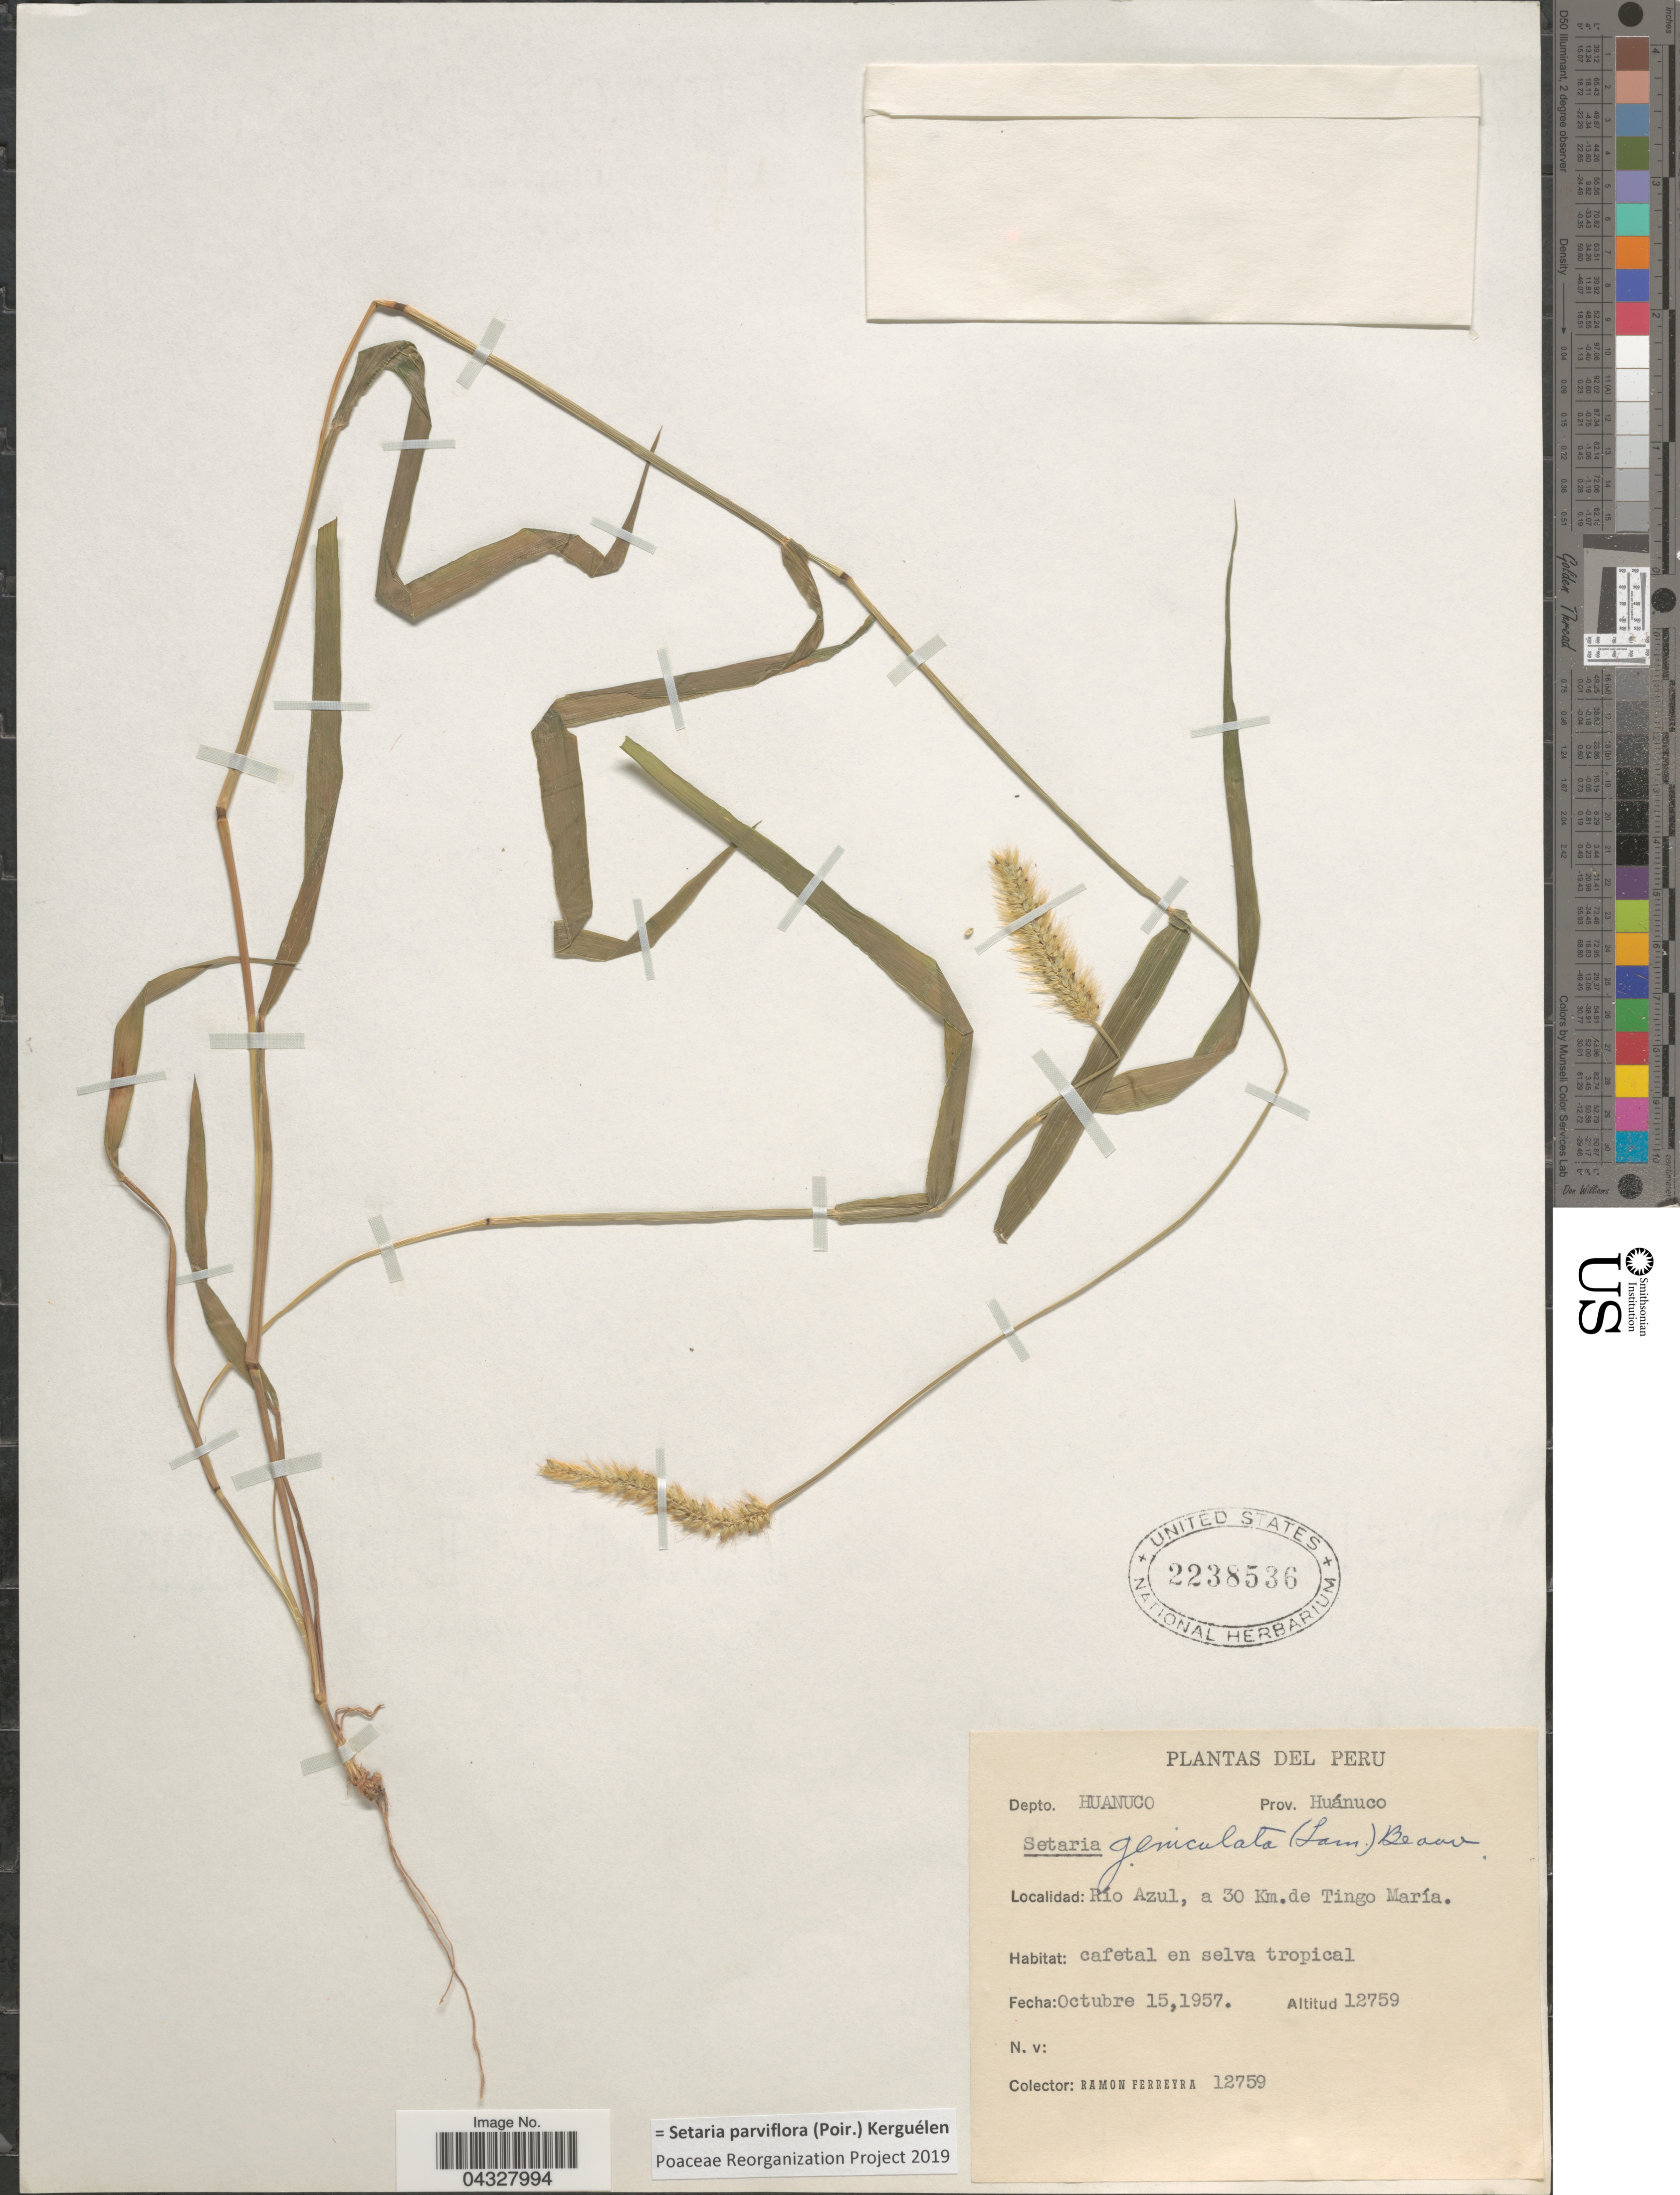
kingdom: Plantae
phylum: Tracheophyta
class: Liliopsida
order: Poales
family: Poaceae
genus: Setaria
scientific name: Setaria parviflora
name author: (Poir.) Kerguélen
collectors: R. A. Ferreyra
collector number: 12759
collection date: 1957-10-15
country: Peru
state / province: Huánuco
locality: Depto. Huanuco. Río Azul, a 30 Km. de Tingo María.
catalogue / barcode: US 2238536